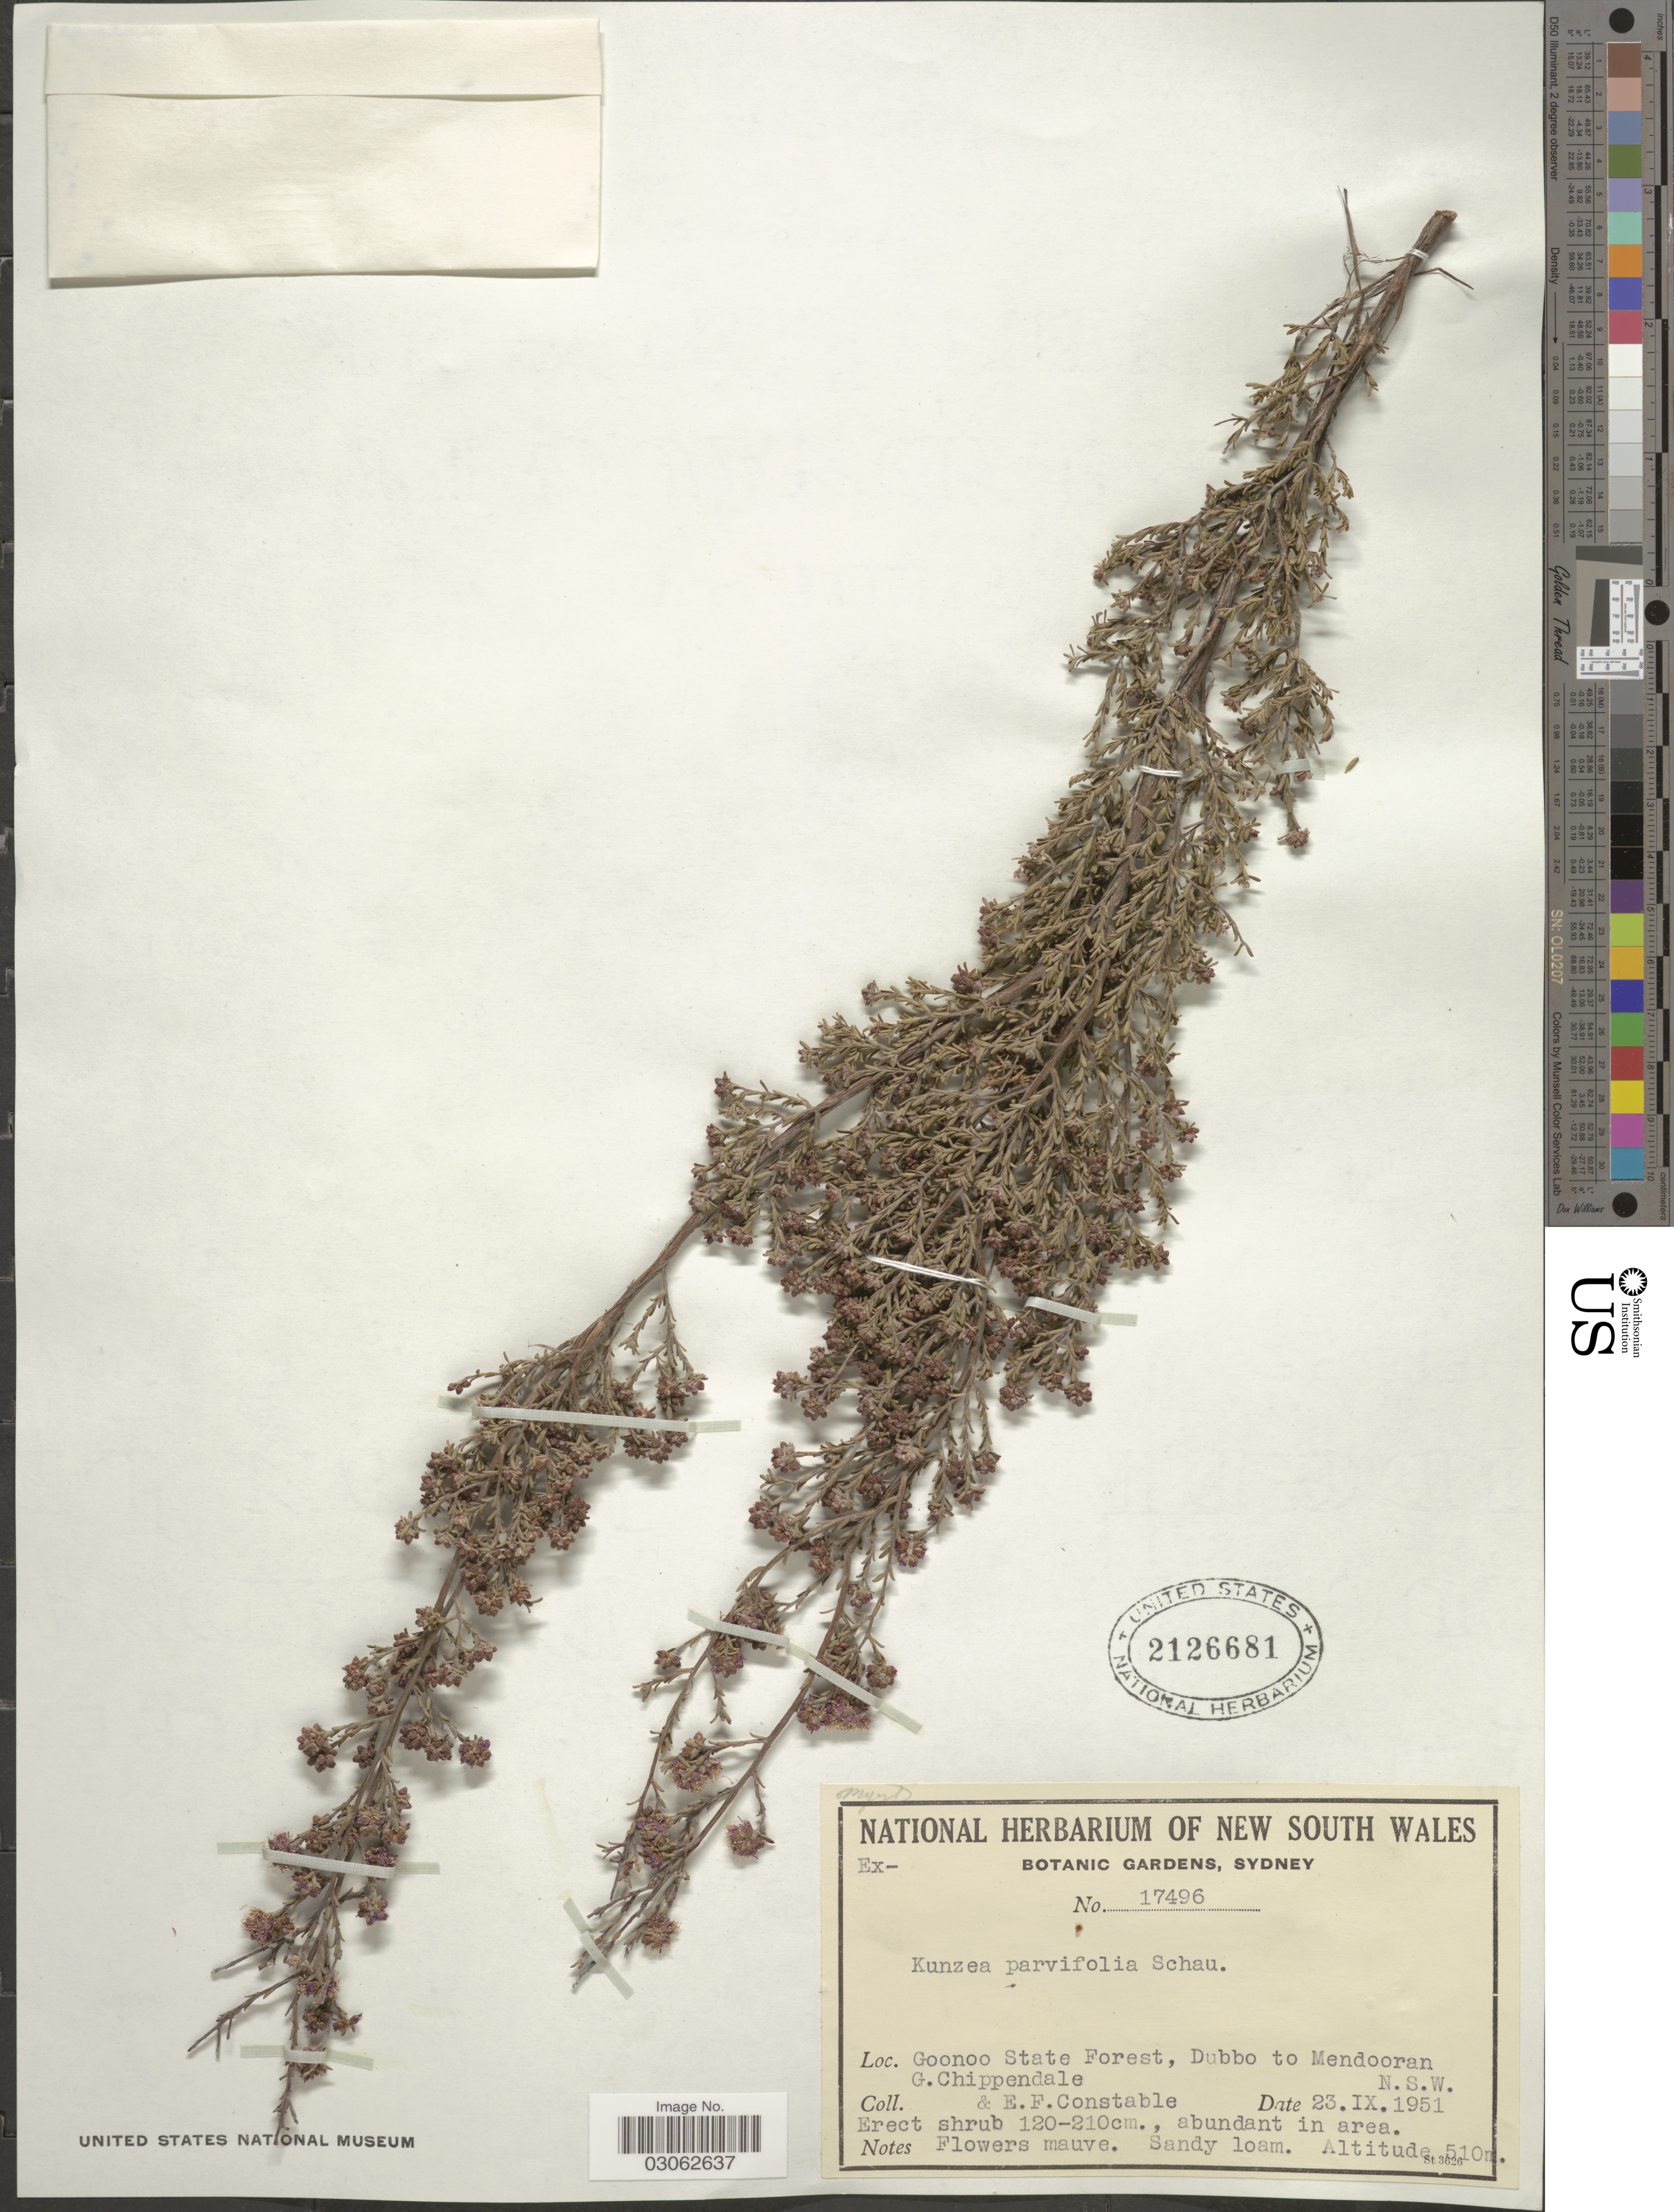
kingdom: Plantae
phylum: Tracheophyta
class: Magnoliopsida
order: Myrtales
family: Myrtaceae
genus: Kunzea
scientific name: Kunzea parvifolia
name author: Schauer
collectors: G. Chippendale & E. F. Constable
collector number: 17496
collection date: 1951-09-23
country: Australia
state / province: New South Wales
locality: Goonoo State Forest, Dubbo to Mendooran. N.S.W.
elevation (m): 510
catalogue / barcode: US 2126681